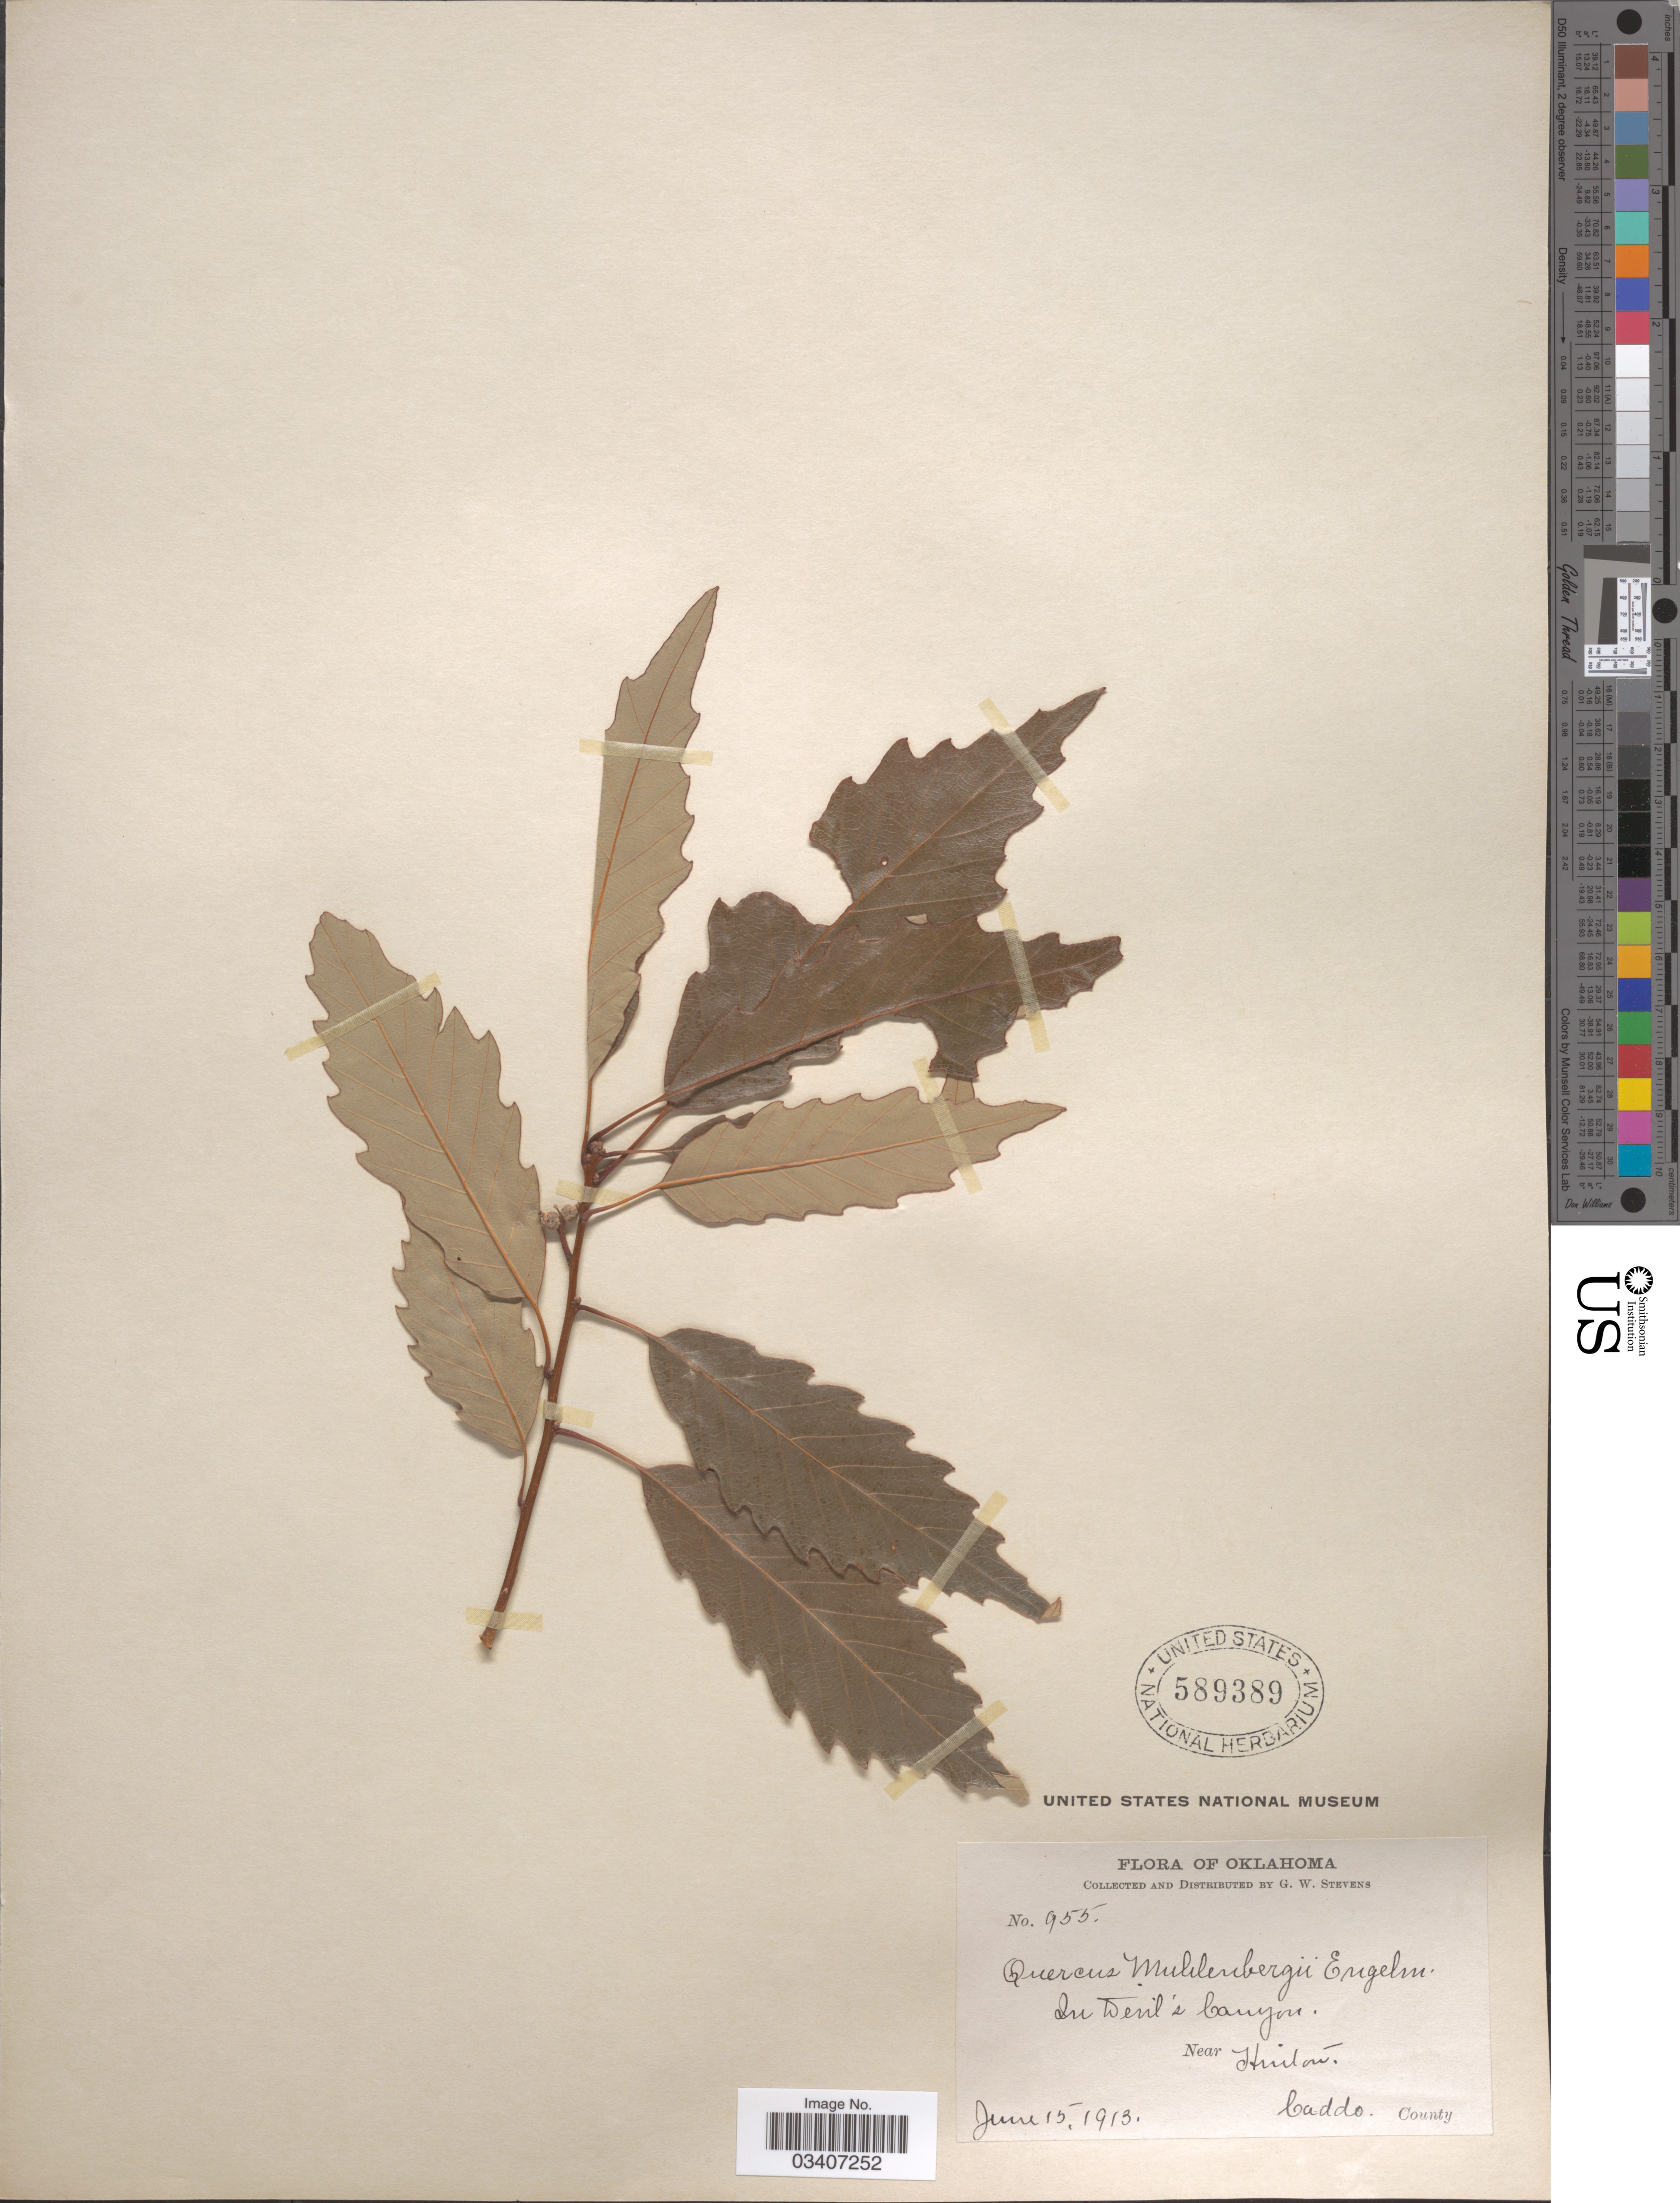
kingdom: Plantae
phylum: Tracheophyta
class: Magnoliopsida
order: Fagales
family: Fagaceae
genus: Quercus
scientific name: Quercus muehlenbergii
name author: Engelm.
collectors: G. W. Stevens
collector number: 955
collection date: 1913-06-15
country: United States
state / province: Oklahoma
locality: In Devil's Canyon. Near Hinton. Caddo County.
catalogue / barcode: US 589389